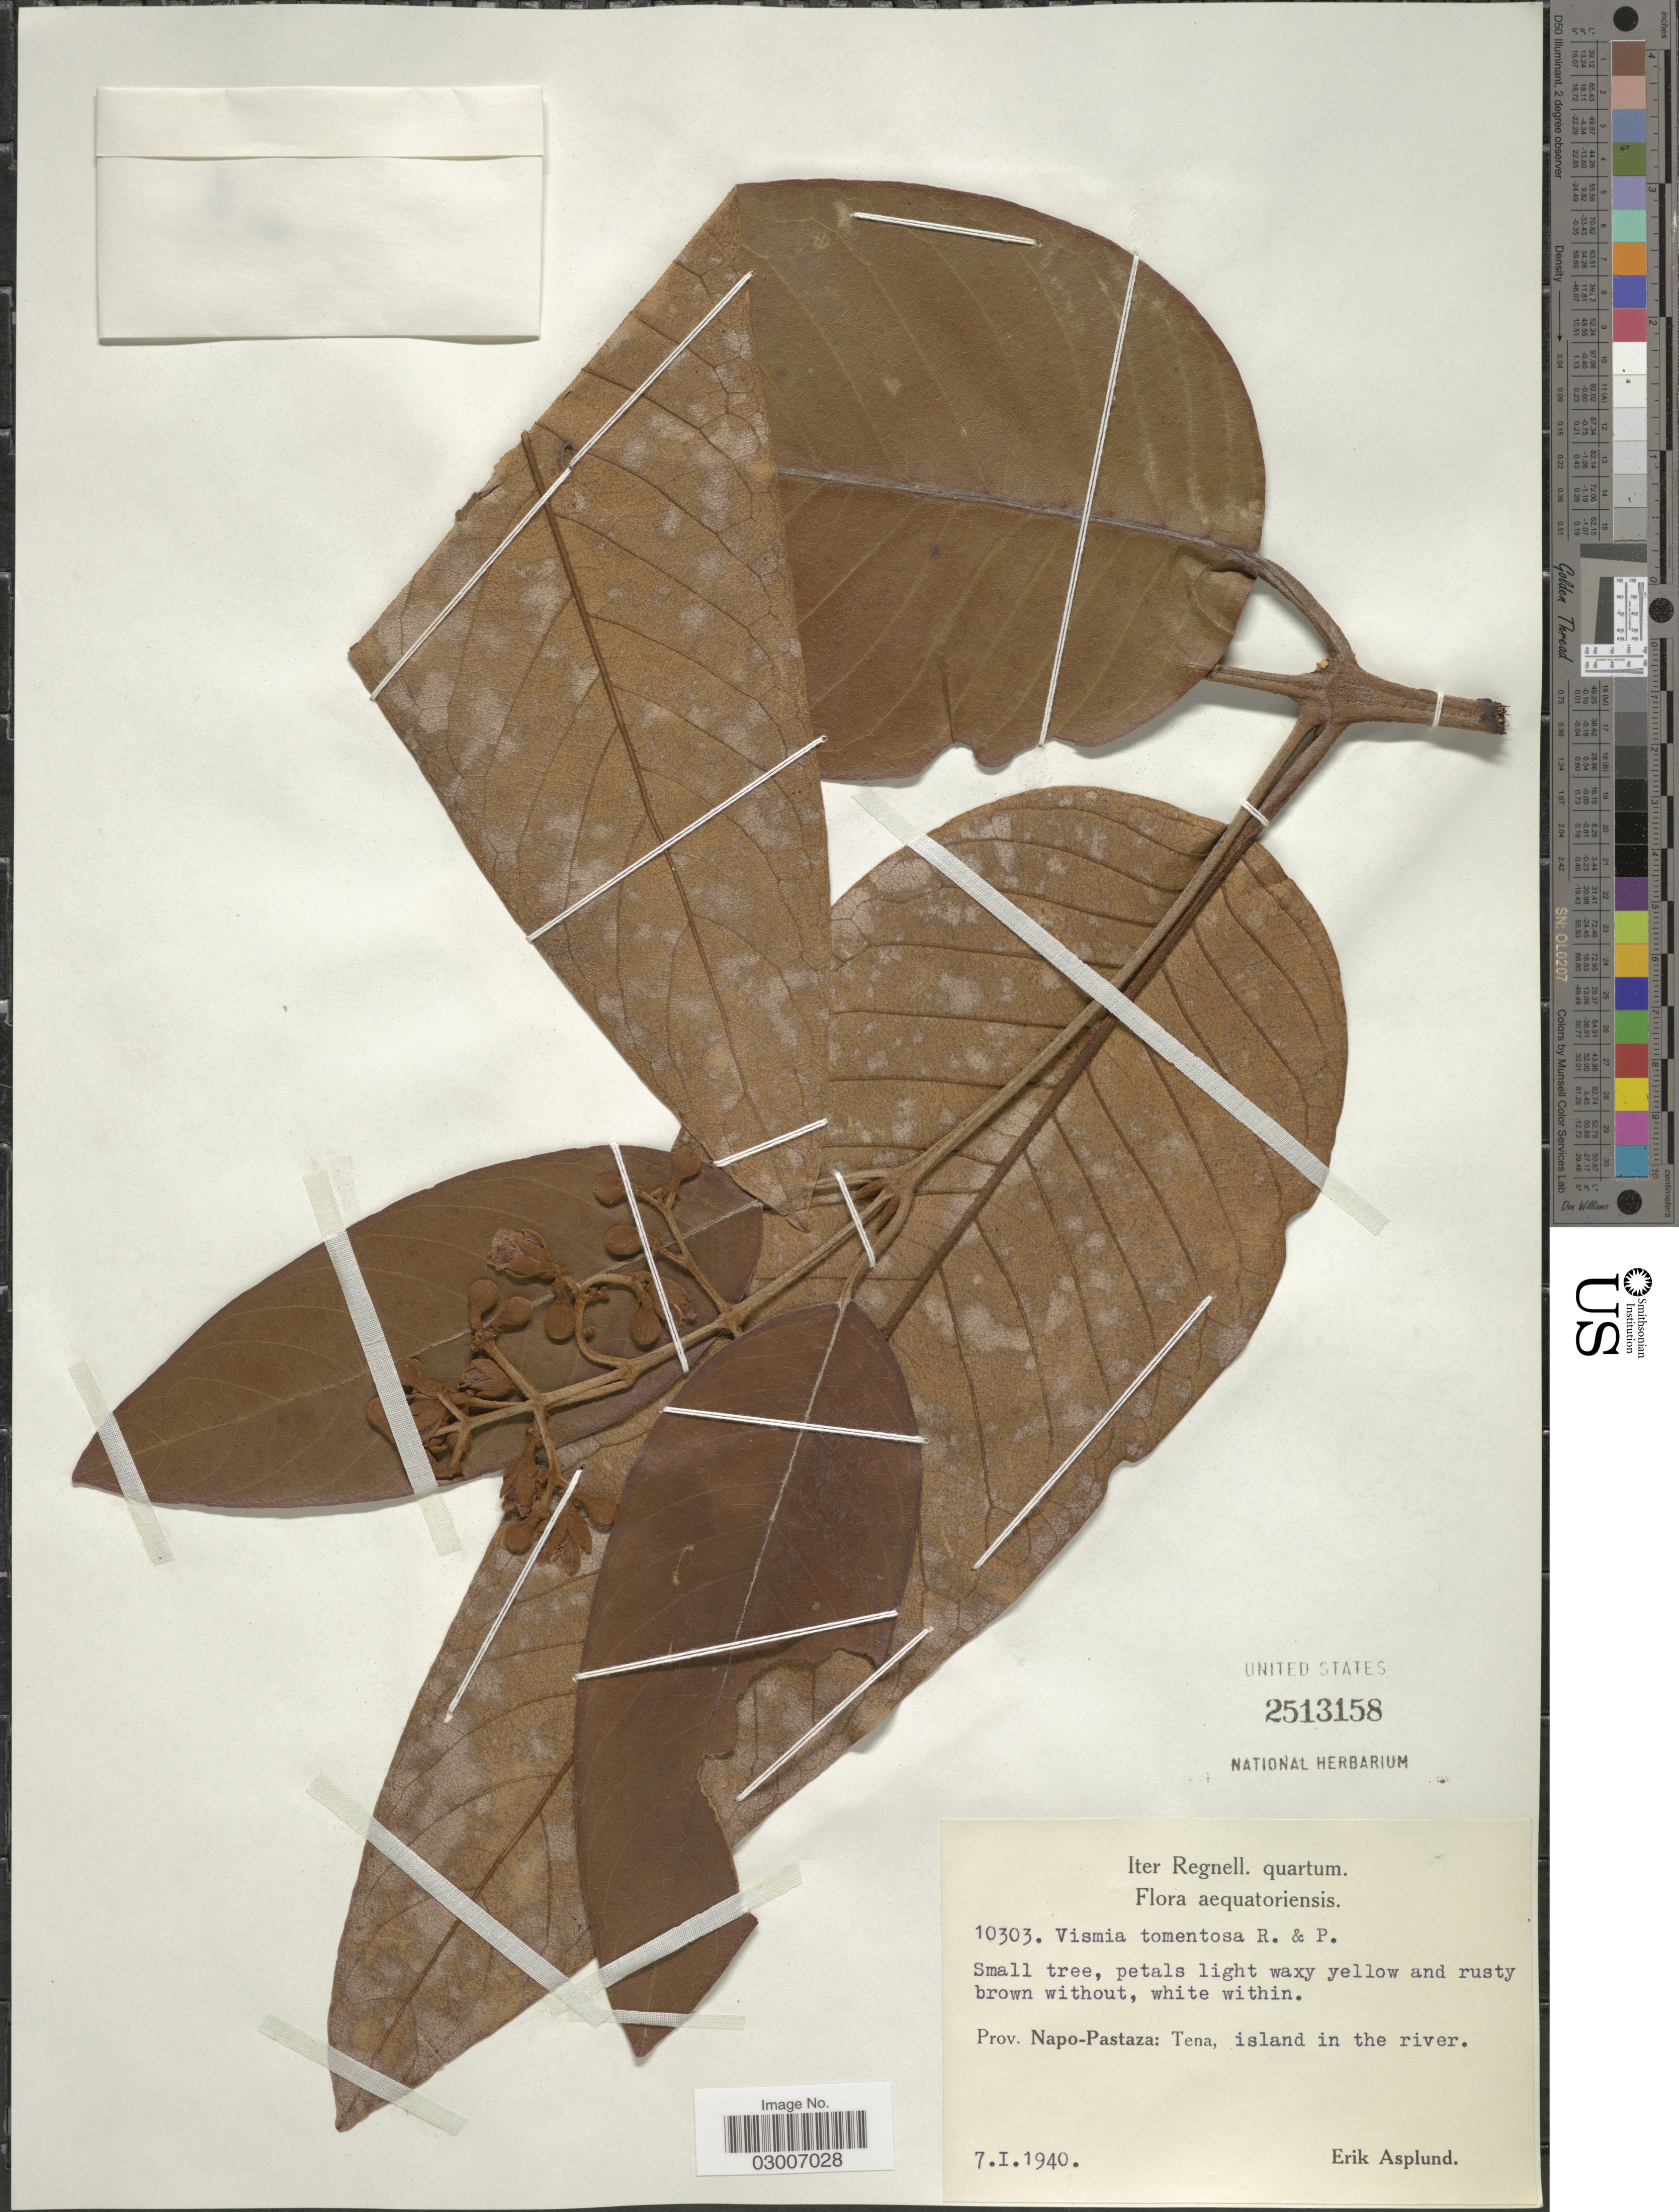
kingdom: Plantae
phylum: Tracheophyta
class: Magnoliopsida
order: Malpighiales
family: Hypericaceae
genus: Vismia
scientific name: Vismia tomentosa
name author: Ruiz & Pav.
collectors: E. Asplund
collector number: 10303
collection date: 1940-01-07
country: Ecuador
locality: Prov. Napo-Pastaza: Tena, island in the river.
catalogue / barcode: US 2513158